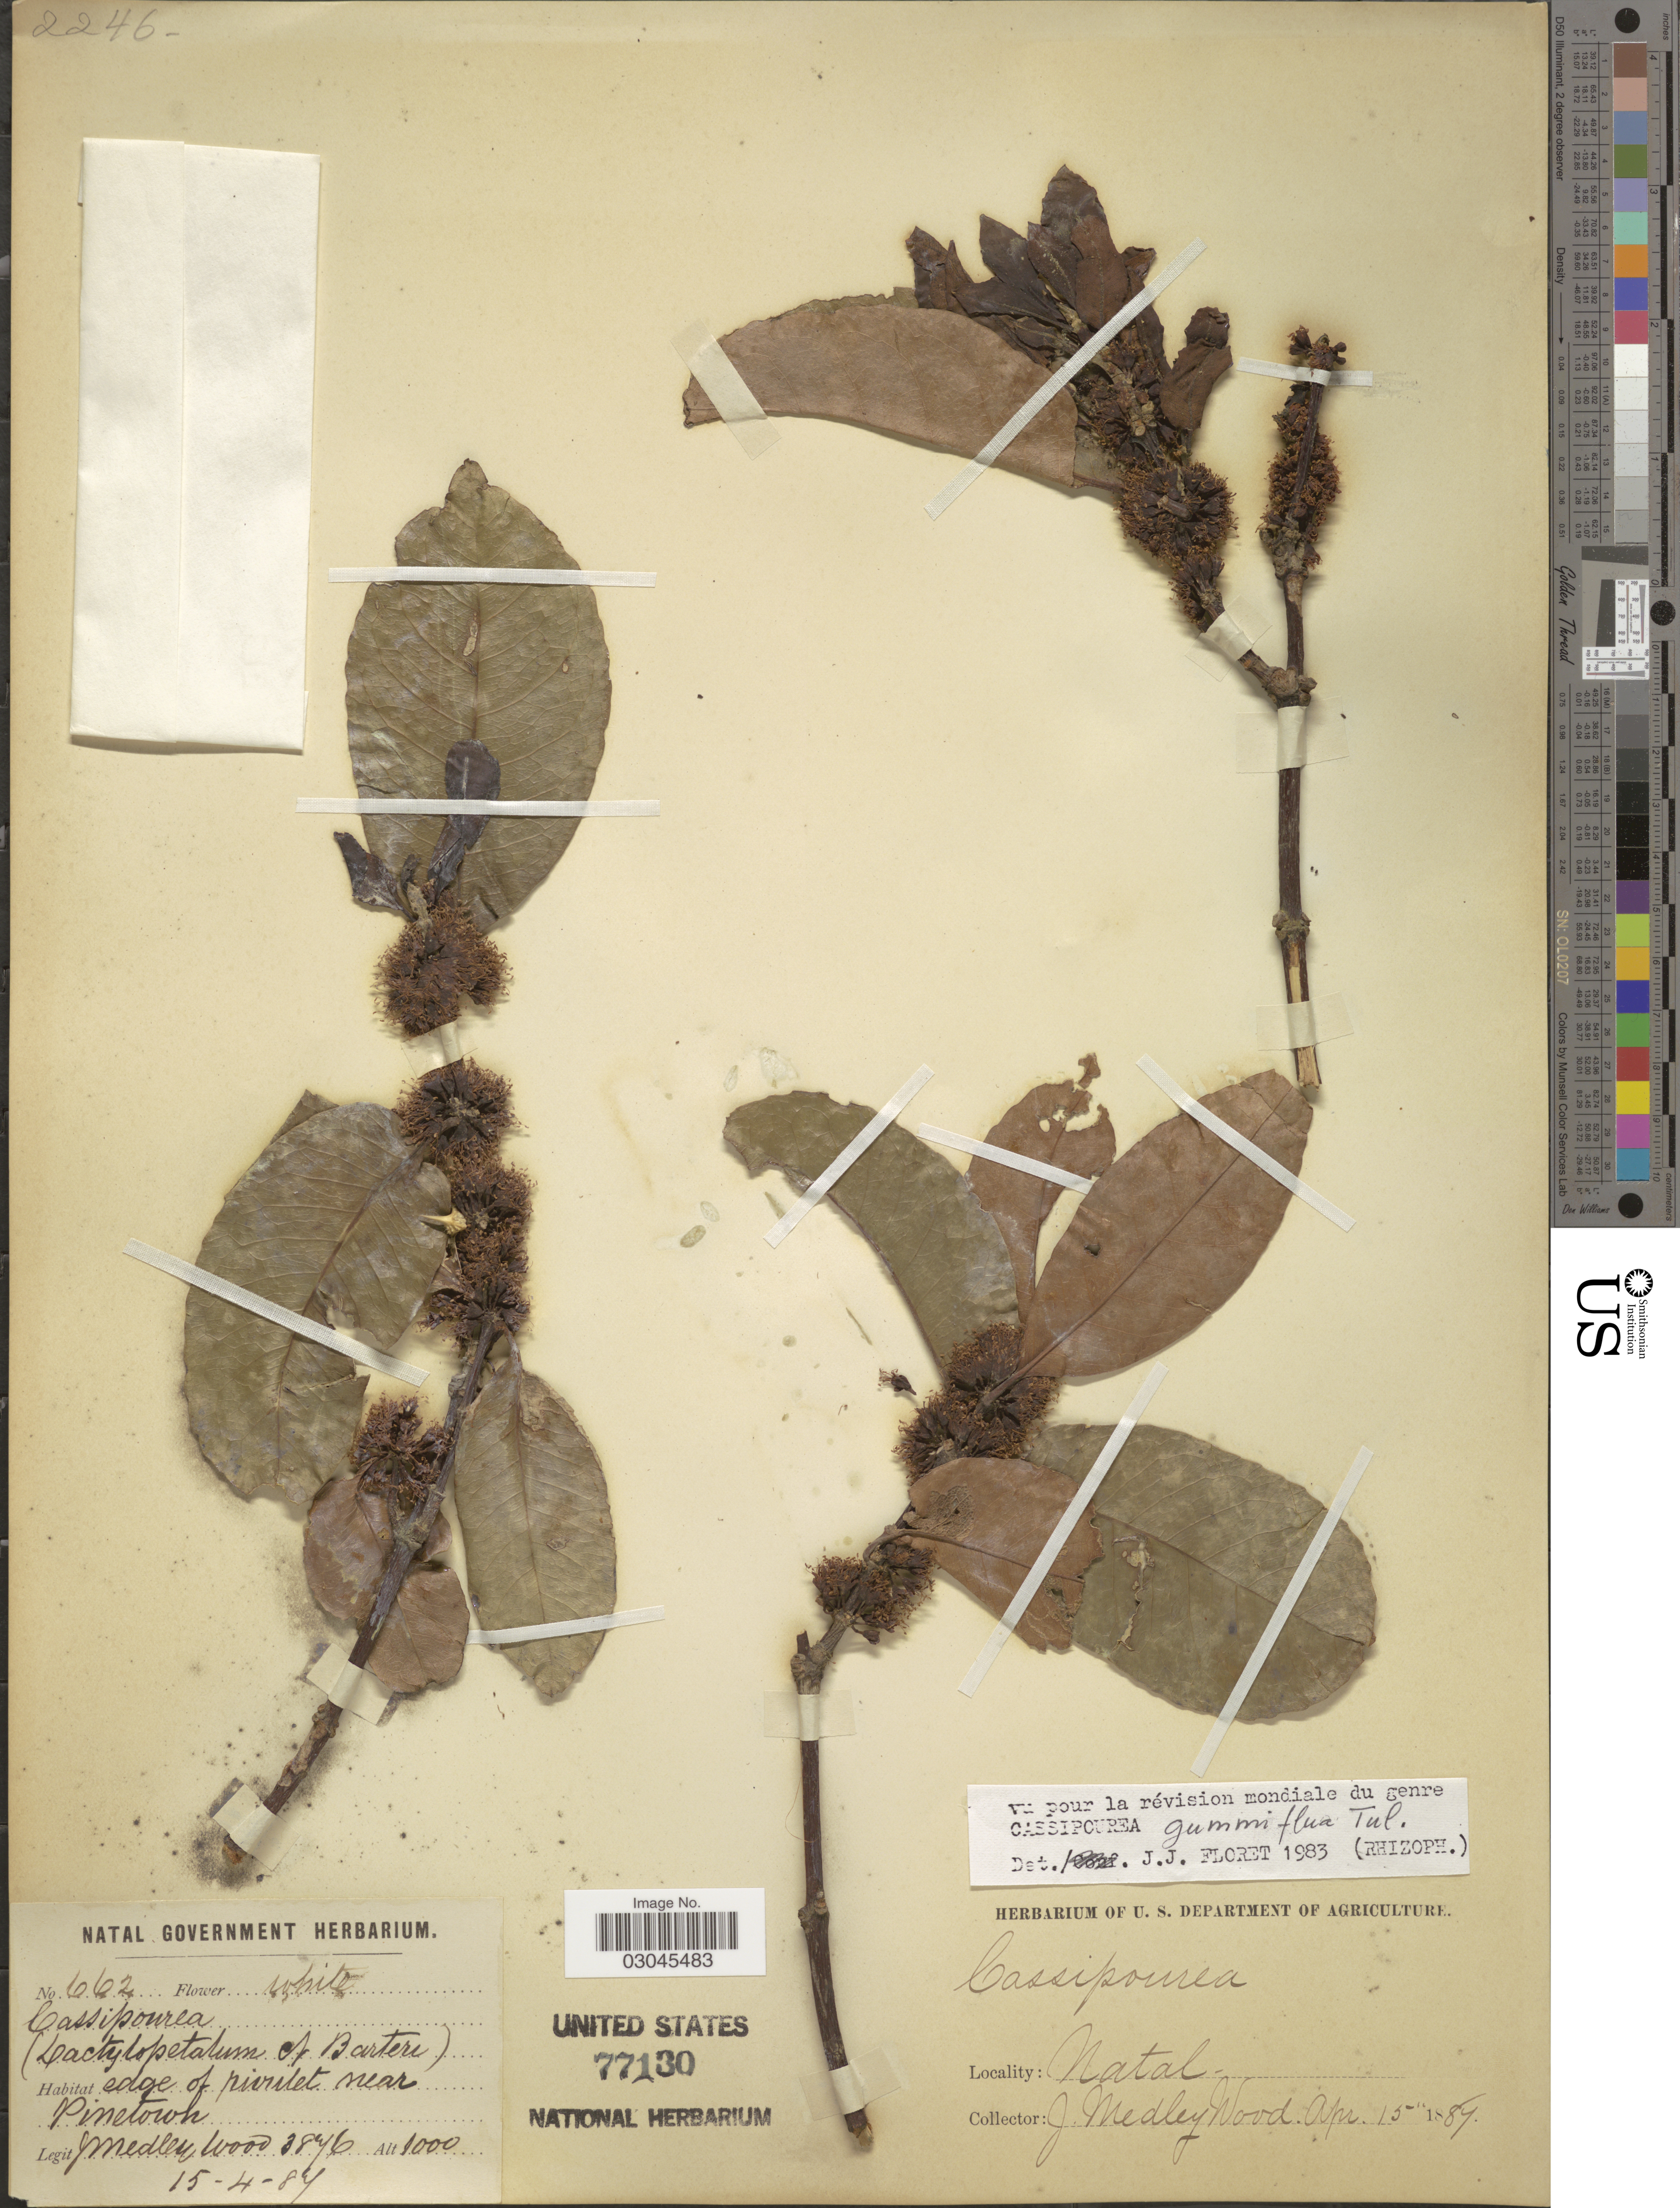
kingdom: Plantae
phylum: Tracheophyta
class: Magnoliopsida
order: Malpighiales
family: Rhizophoraceae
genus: Cassipourea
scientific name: Cassipourea gummiflua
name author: Tul.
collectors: J. Medley Wood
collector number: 3876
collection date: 1884-04-15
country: South Africa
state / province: KwaZulu-Natal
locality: Edge of rivulet near Pinetown.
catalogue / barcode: US 77130